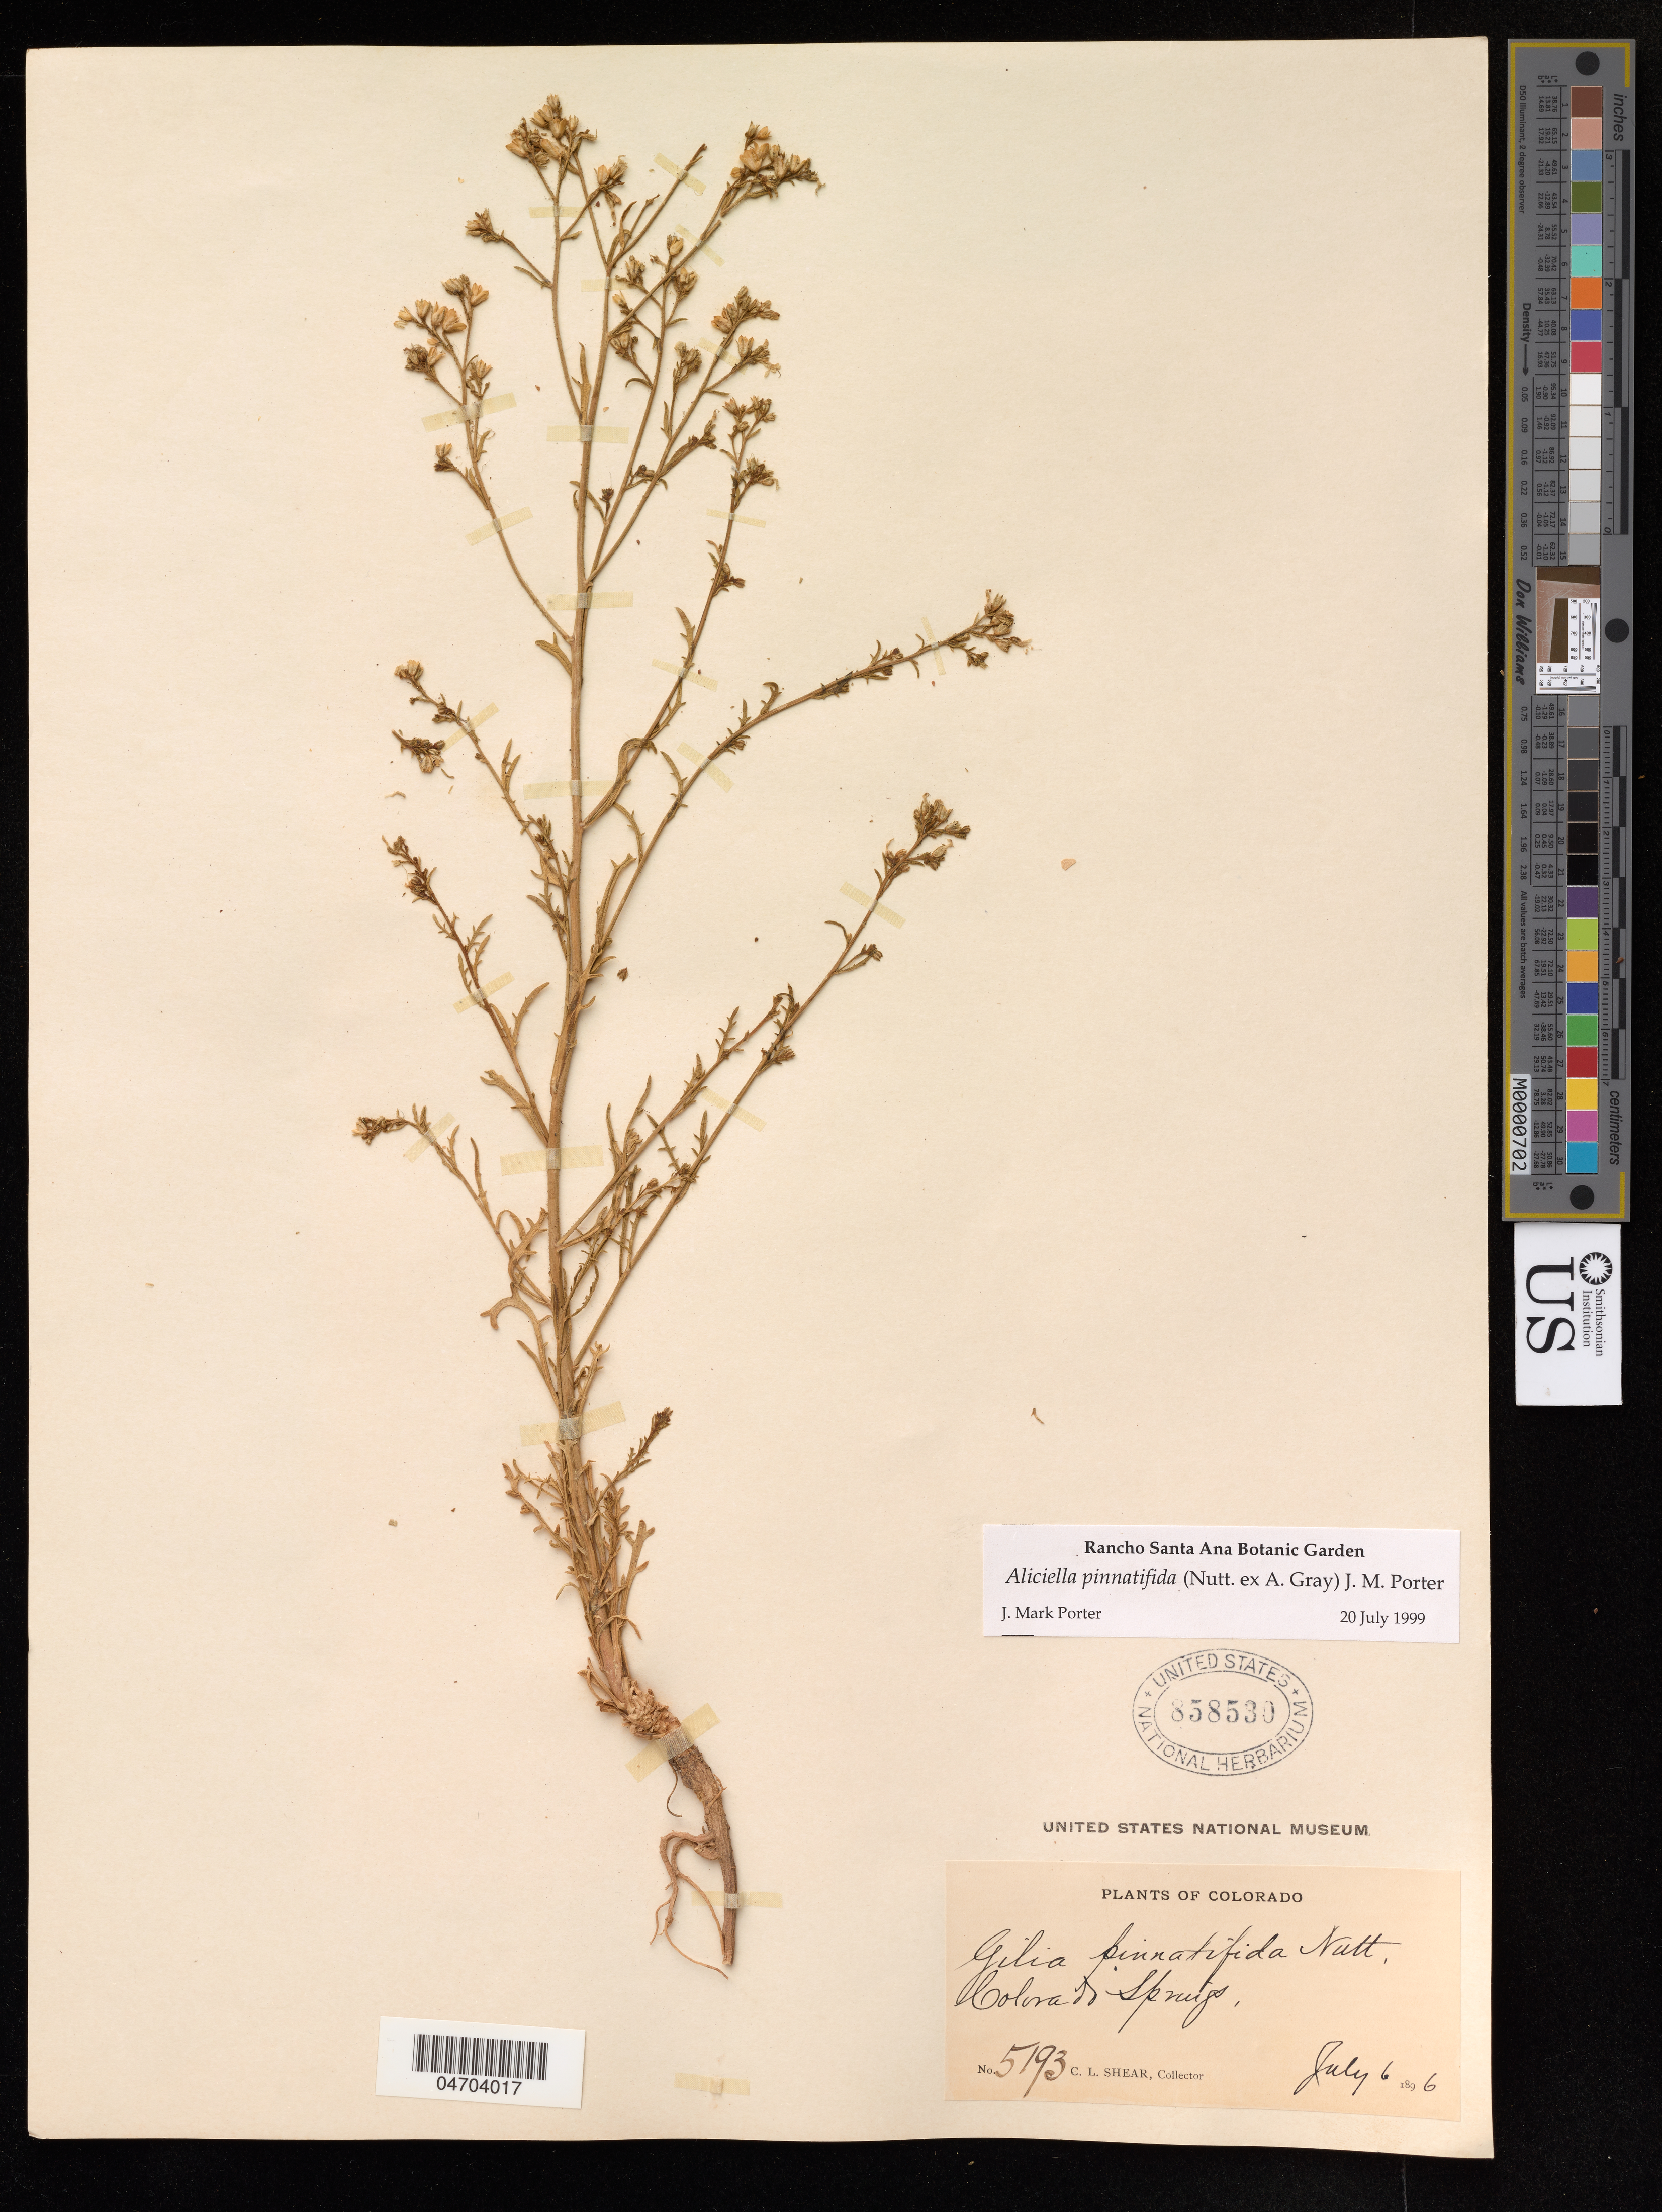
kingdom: Plantae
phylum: Tracheophyta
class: Magnoliopsida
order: Ericales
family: Polemoniaceae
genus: Gilia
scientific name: Gilia pinnatifida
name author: Nutt. ex A. Gray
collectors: C. Shear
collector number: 5193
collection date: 1896-07-06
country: United States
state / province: Colorado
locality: Colorado Springs.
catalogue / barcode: US 85830